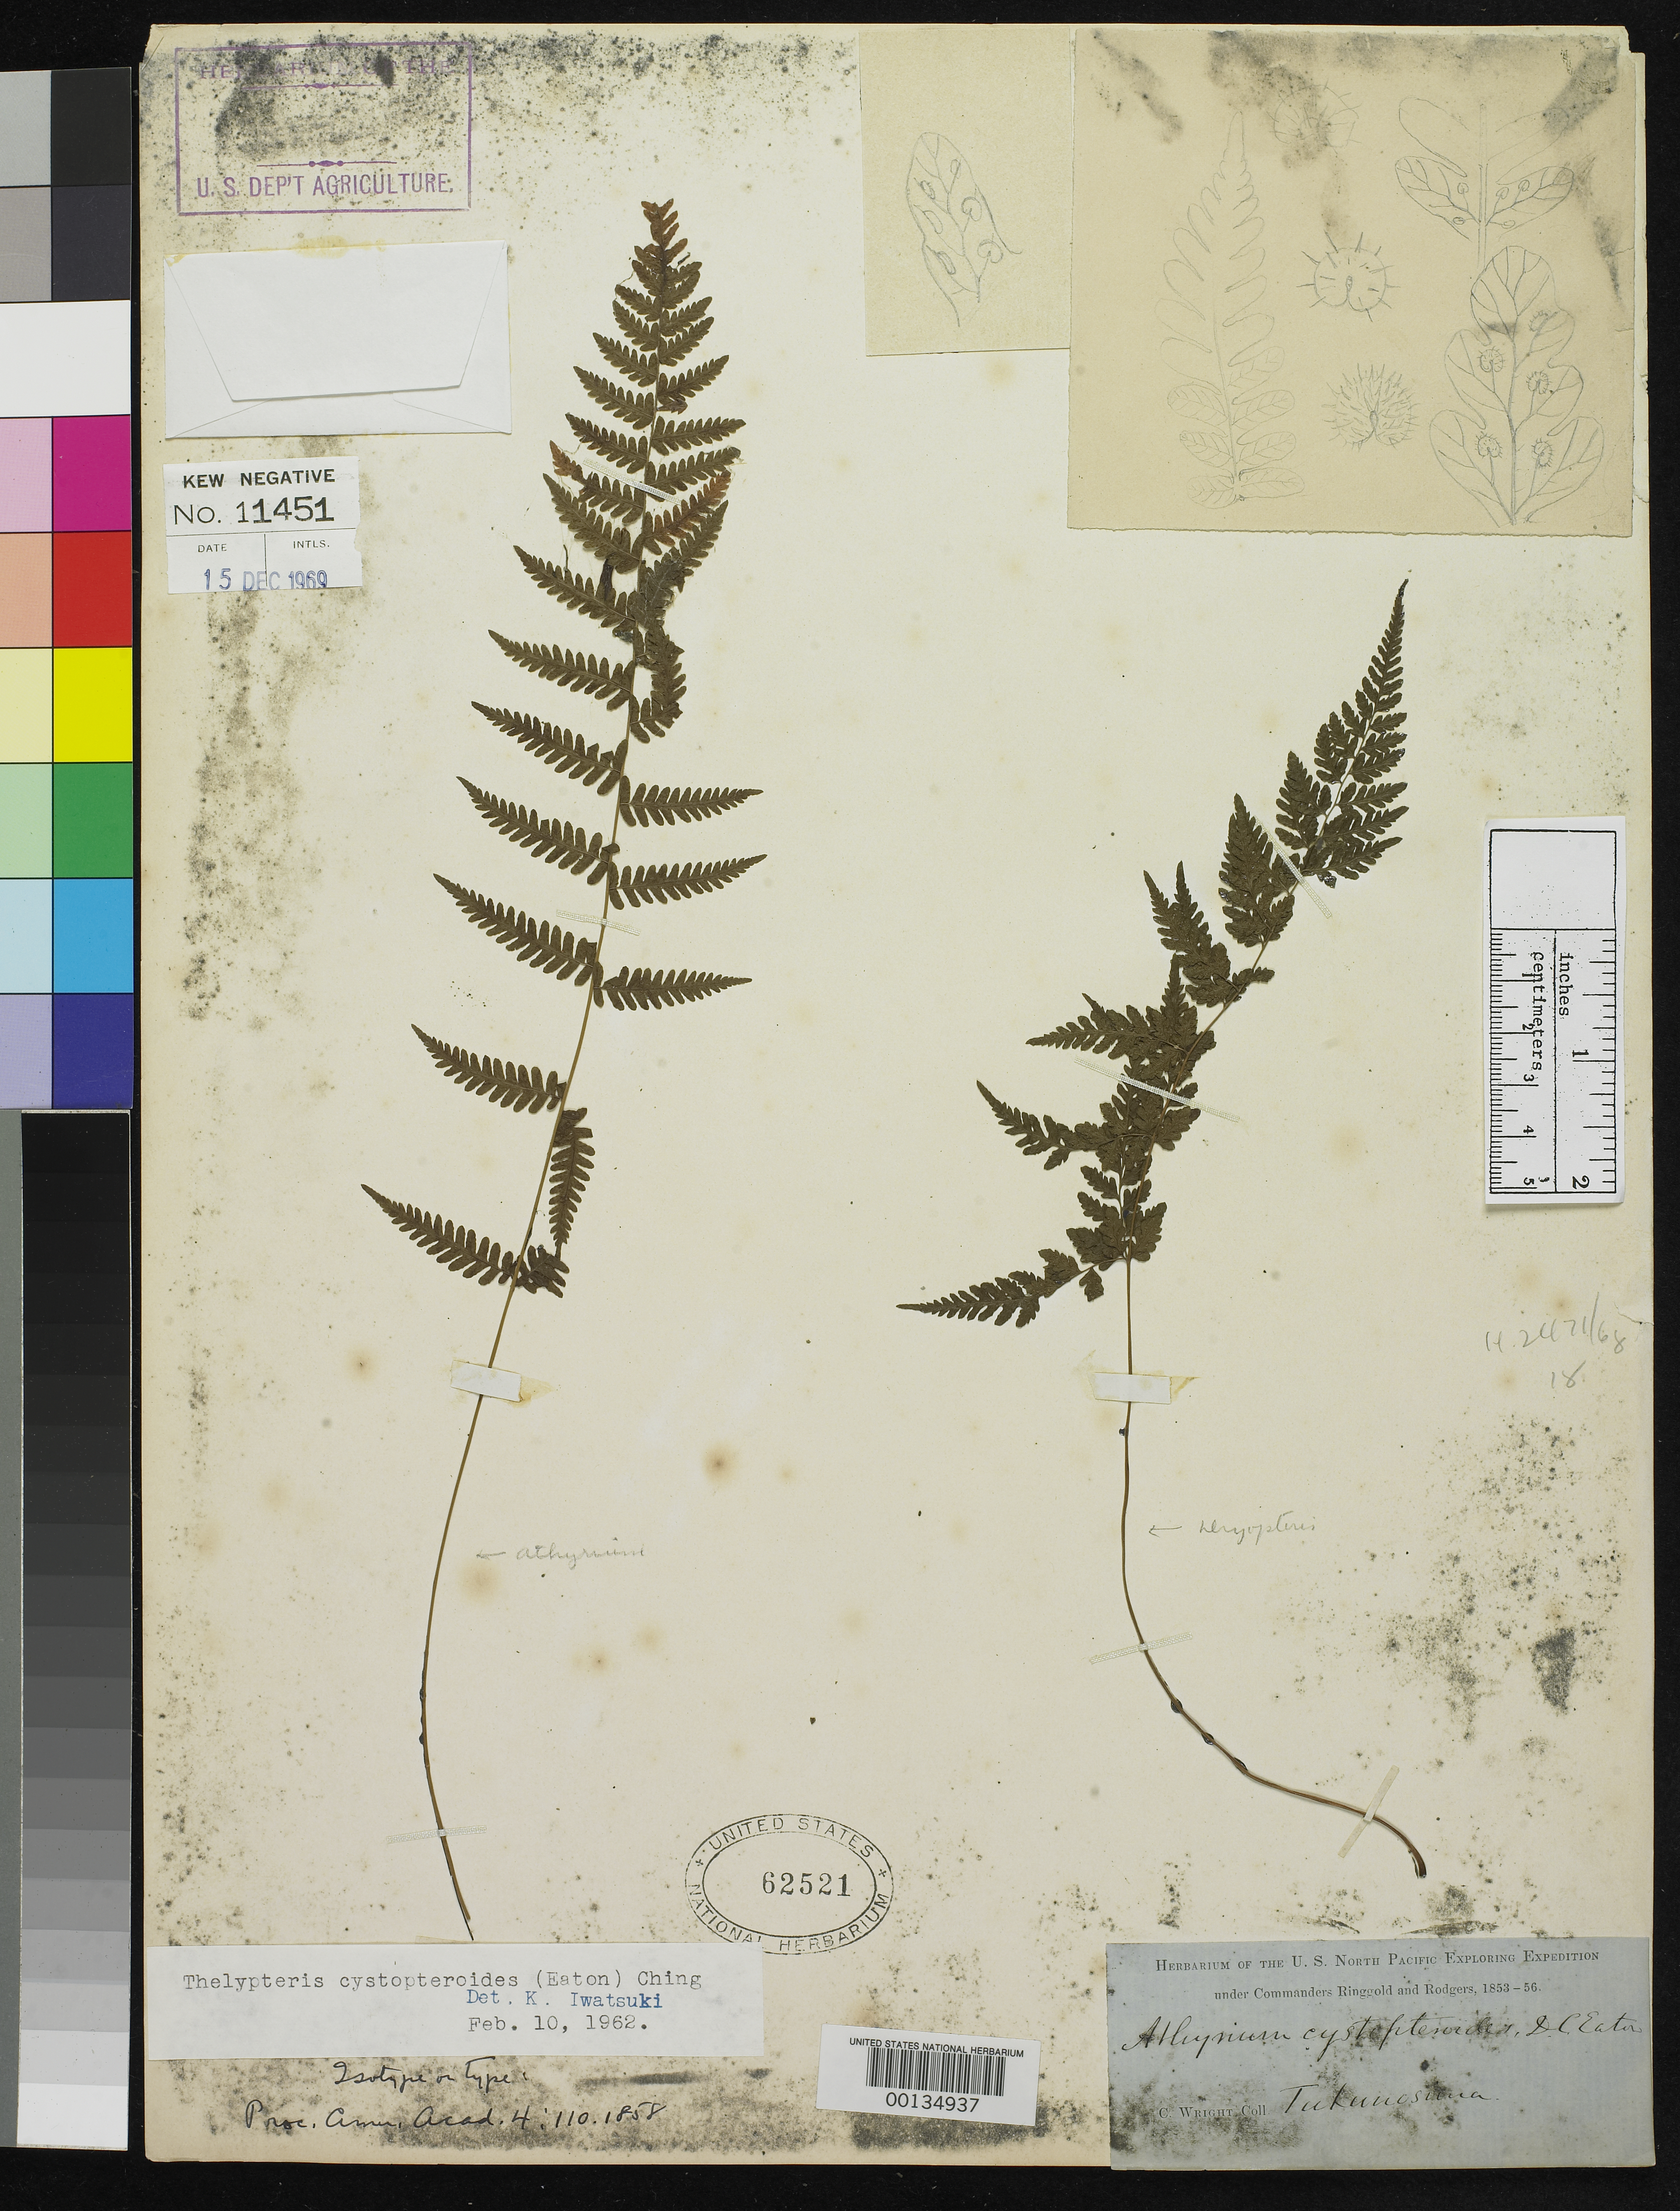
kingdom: Plantae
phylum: Tracheophyta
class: Polypodiopsida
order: Polypodiales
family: Athyriaceae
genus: Athyrium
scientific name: Athyrium cystopteroides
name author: D.C. Eaton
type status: Type Collection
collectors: C. Wright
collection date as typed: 1853 to -- --- 1856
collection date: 1853/1856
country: Japan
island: Honshu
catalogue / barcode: US 62521